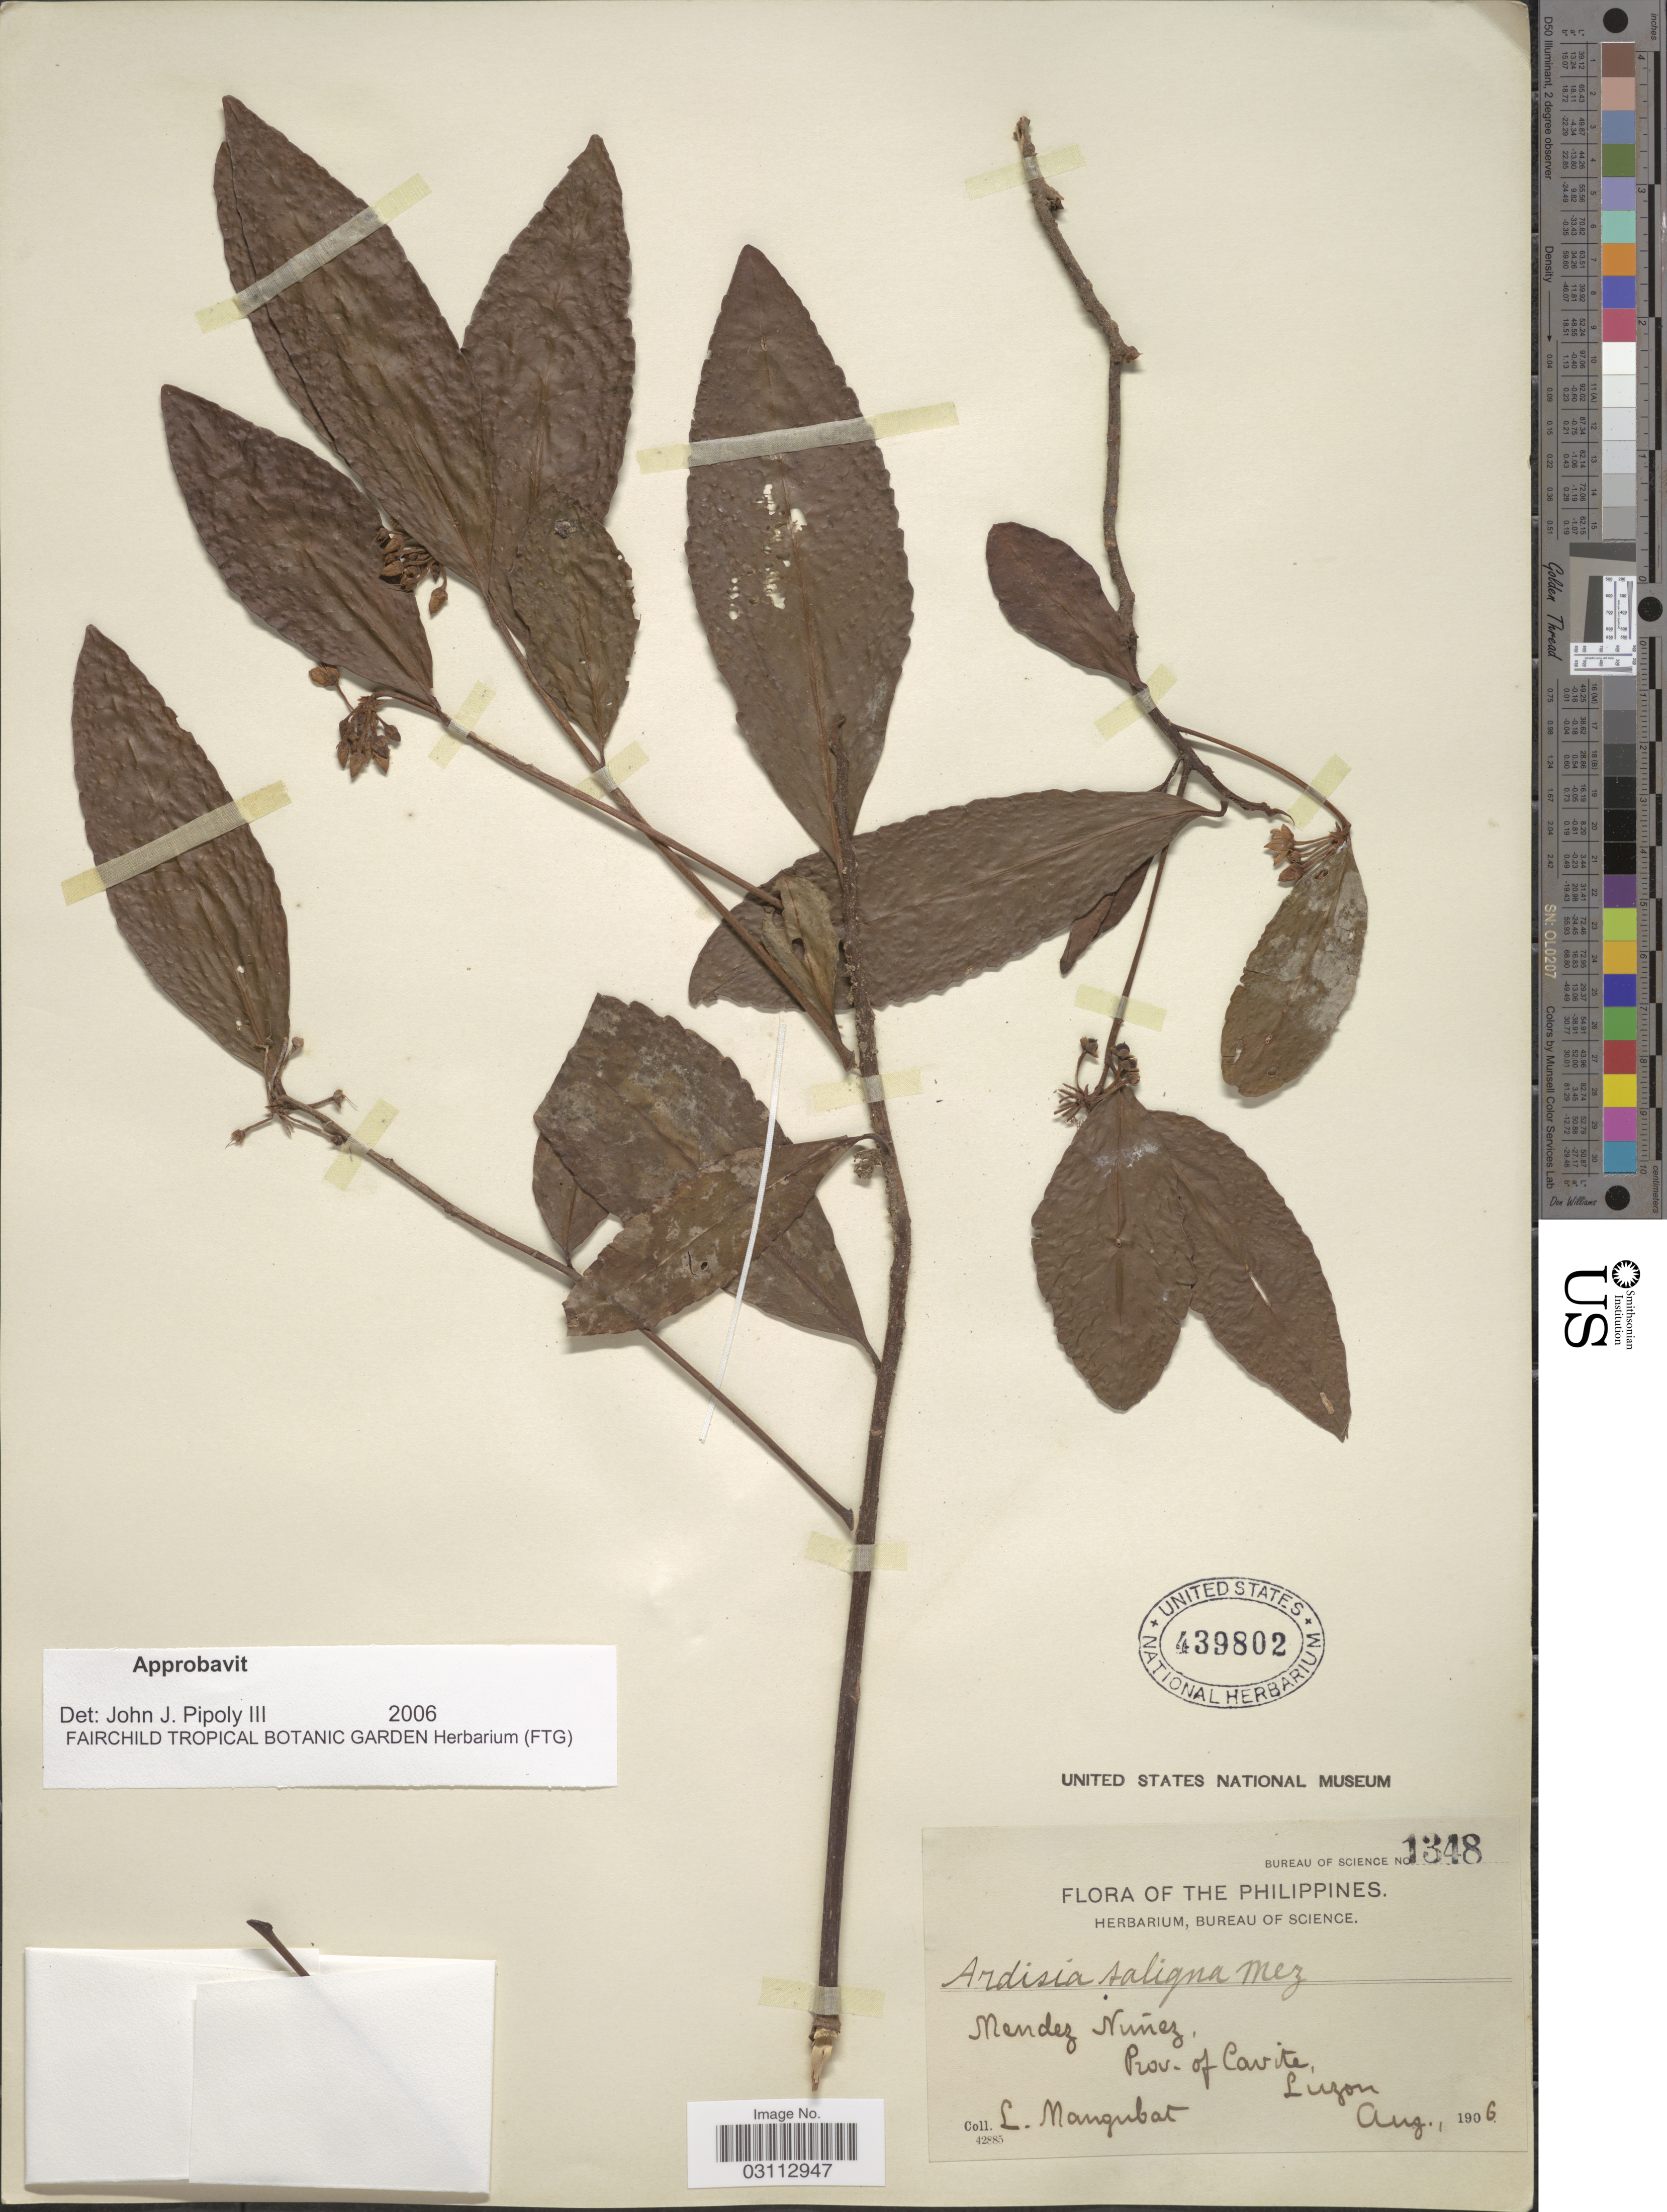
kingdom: Plantae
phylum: Tracheophyta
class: Magnoliopsida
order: Ericales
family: Primulaceae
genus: Ardisia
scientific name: Ardisia saligna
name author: Mez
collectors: L. Mangubat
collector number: Bureau of Science 1348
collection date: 1906-08-01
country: Philippines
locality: Mendez Nuñez, Prov. of Cavite, Luzon.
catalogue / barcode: US 439802